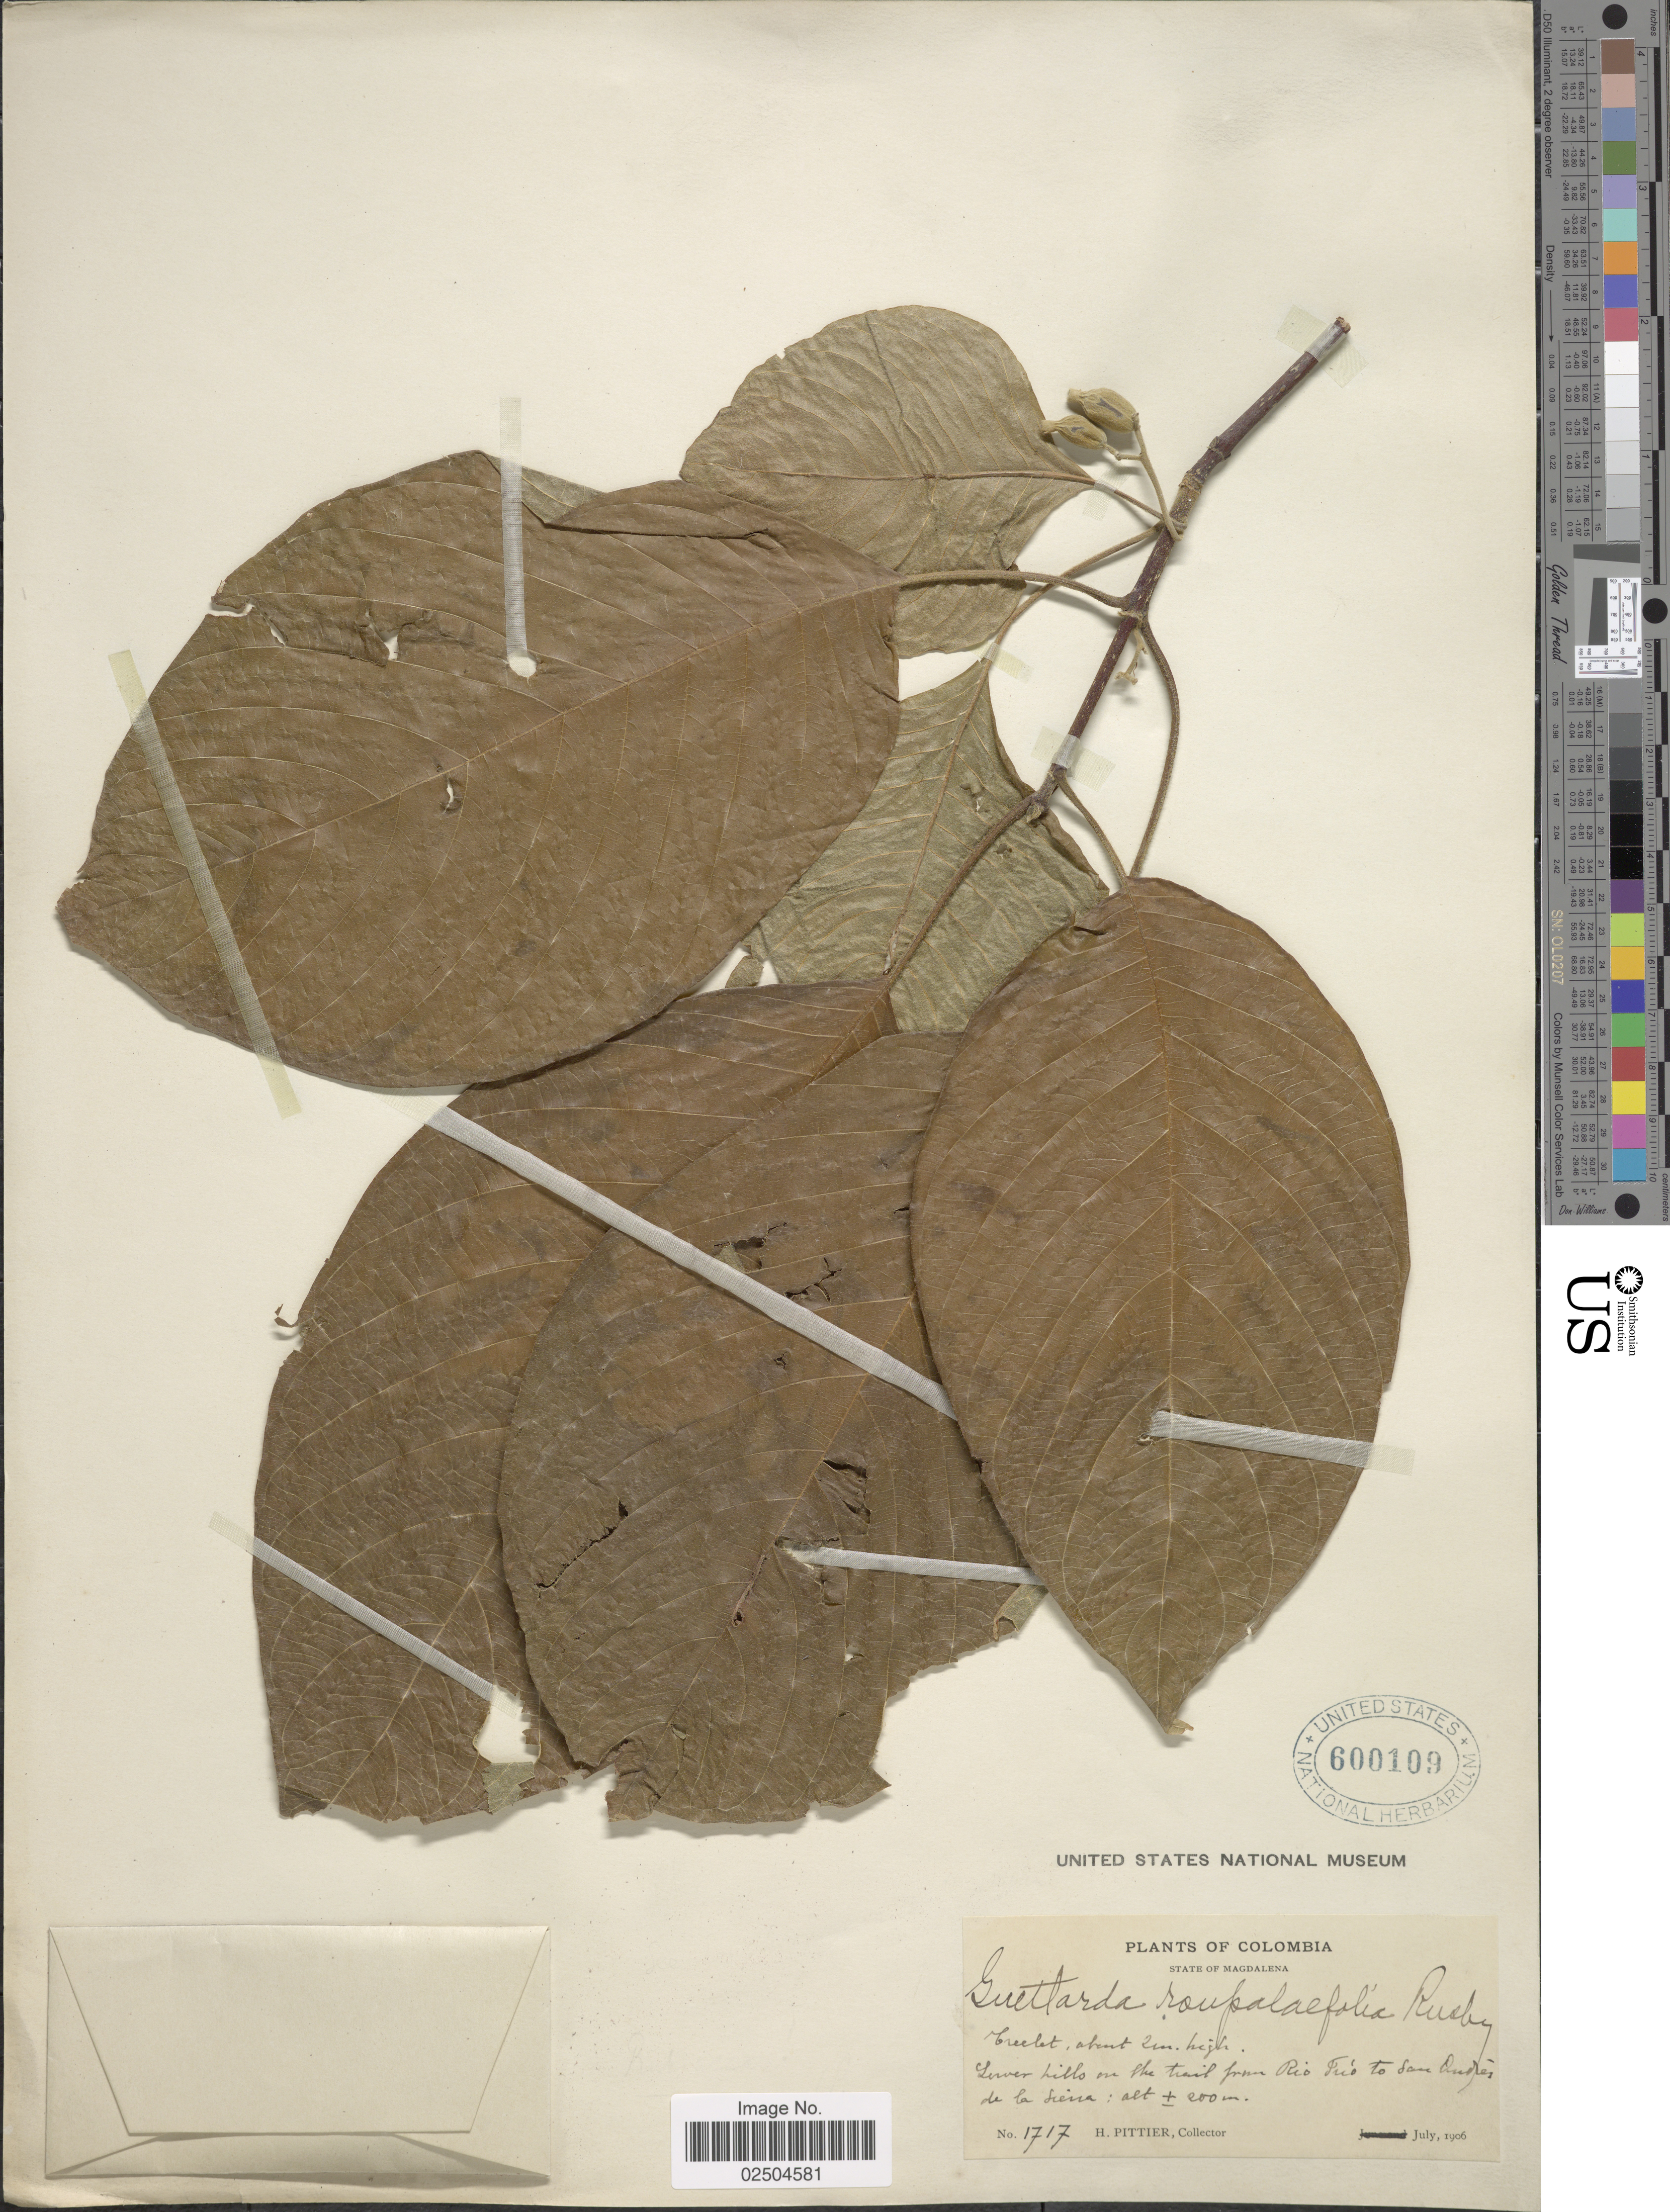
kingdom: Plantae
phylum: Tracheophyta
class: Magnoliopsida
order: Gentianales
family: Rubiaceae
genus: Guettarda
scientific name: Guettarda roupalifolia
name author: Rusby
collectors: H. F. Pittier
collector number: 1717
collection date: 1906-07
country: Colombia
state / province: Magdalena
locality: State of Magdalena, Lower hills on the trail from Rio Frio to San Andres de la Sierra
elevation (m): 200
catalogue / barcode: US 600109